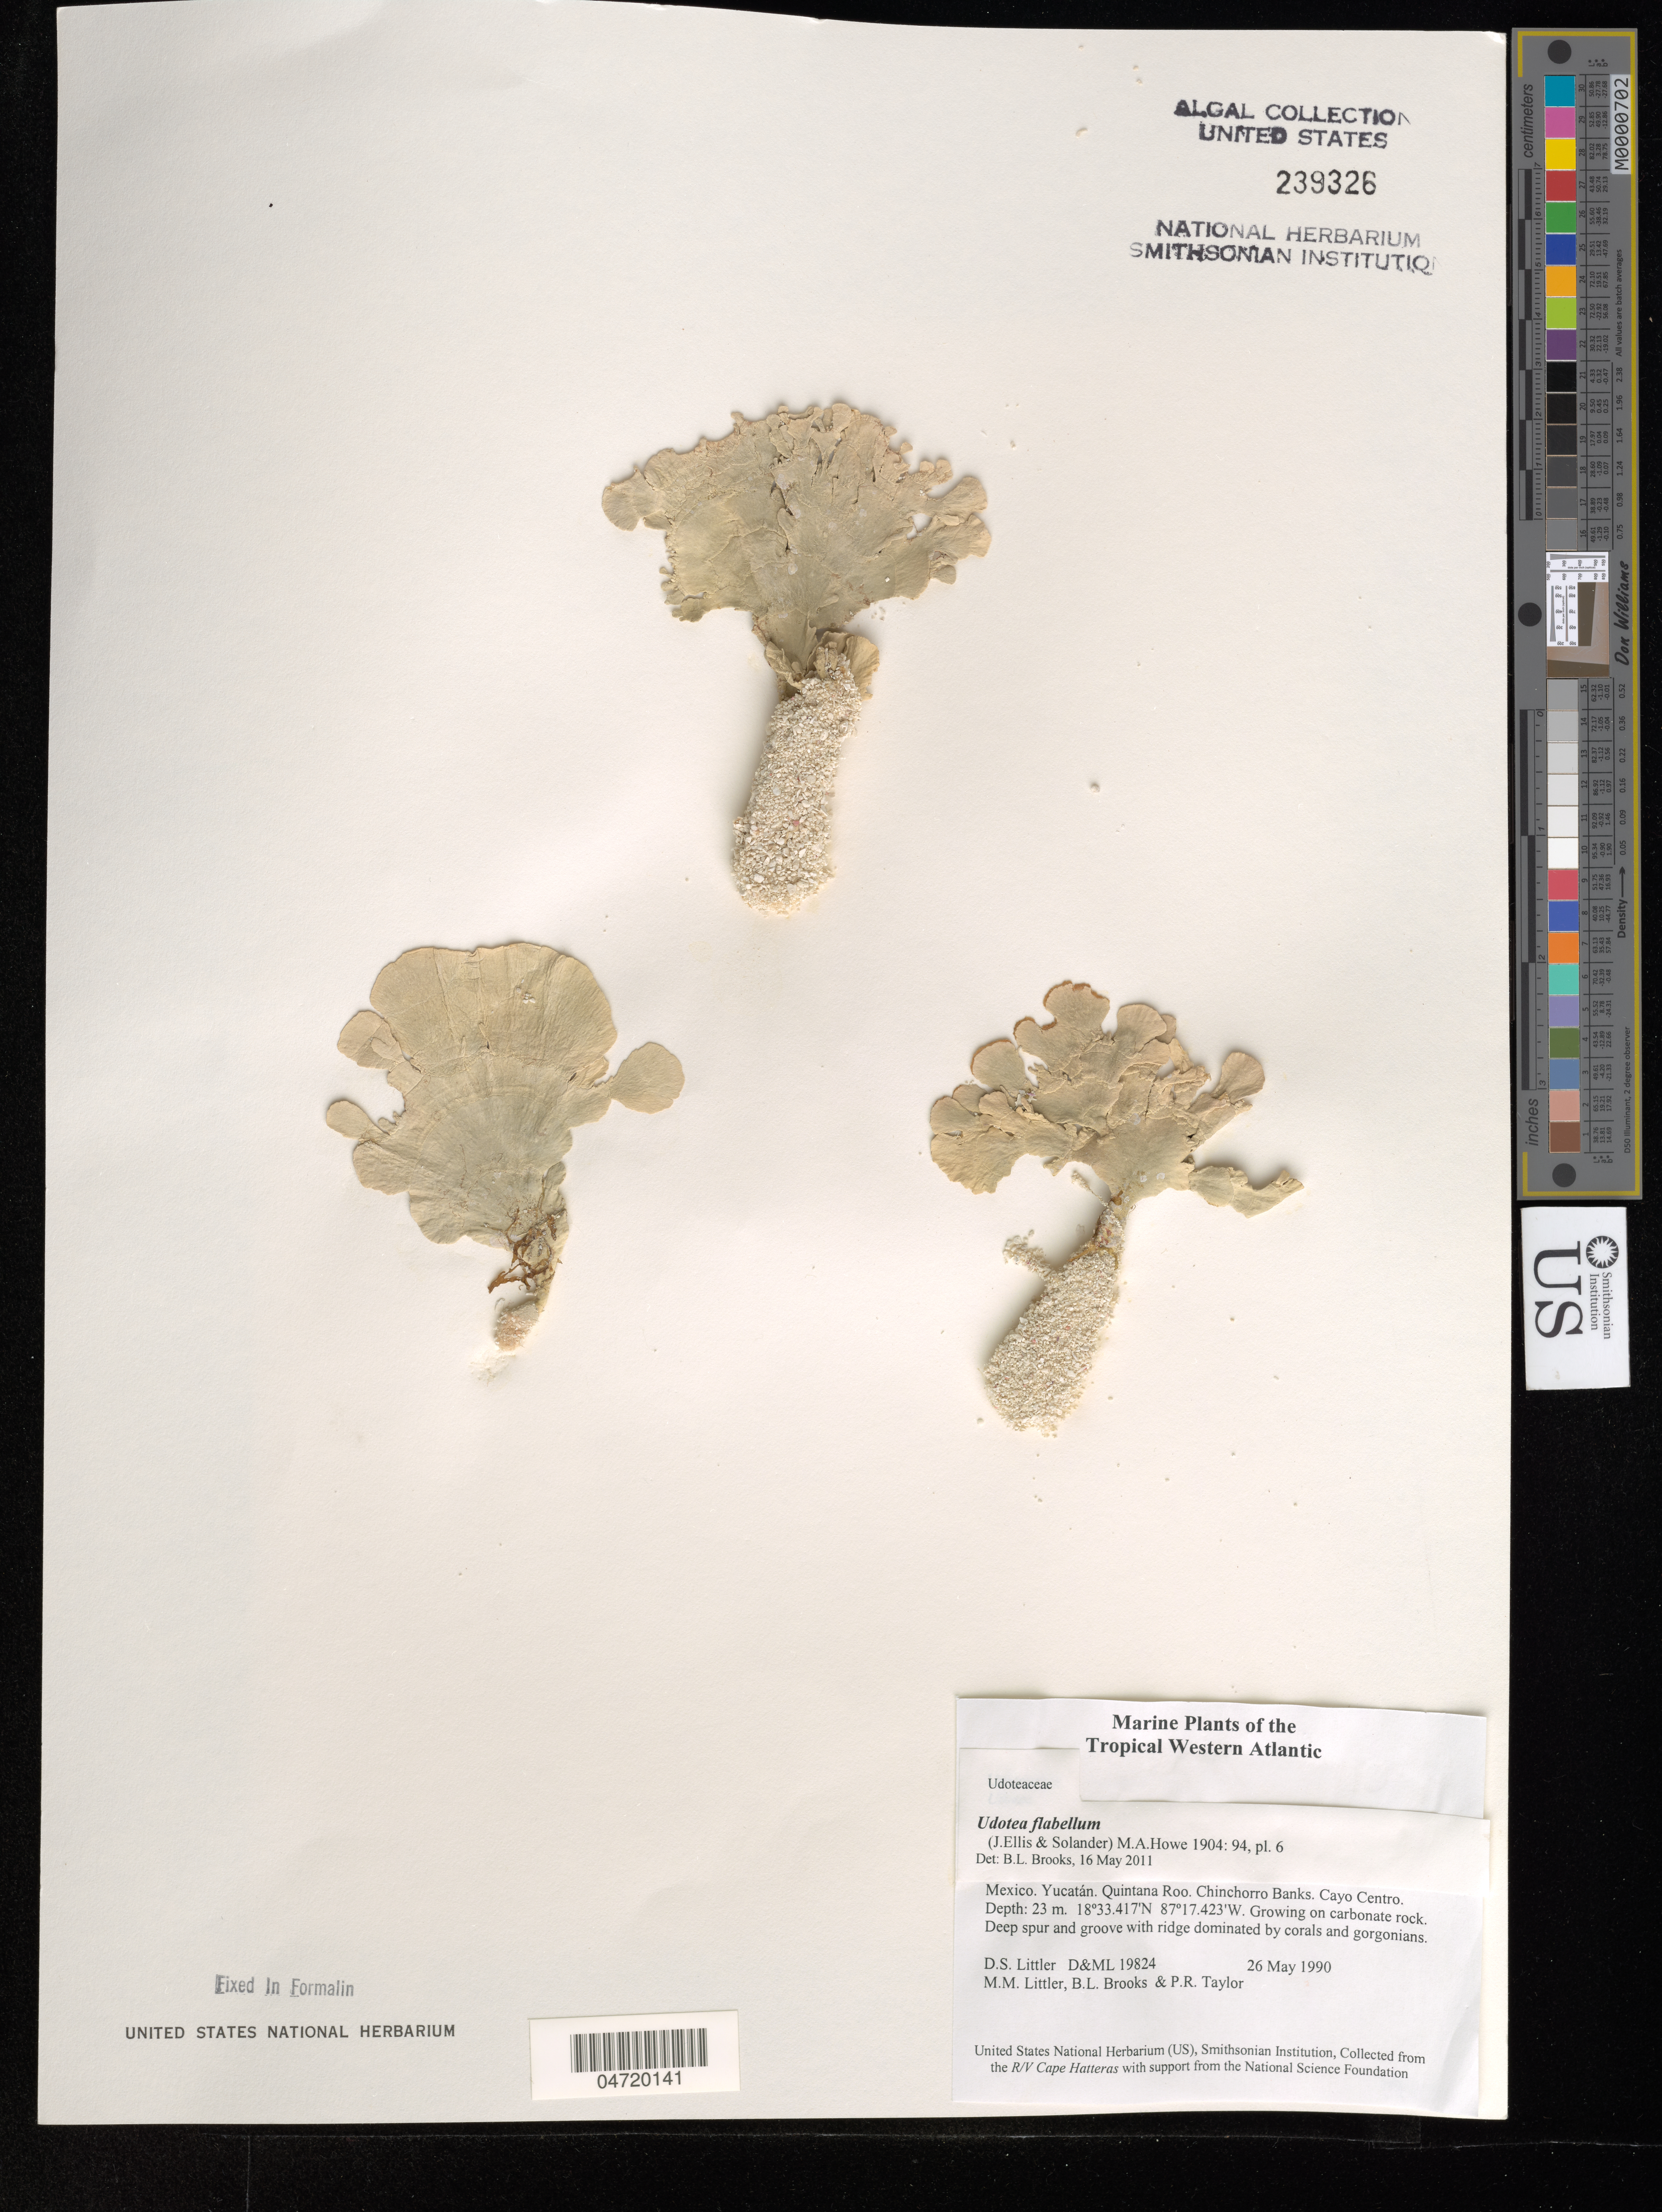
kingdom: Plantae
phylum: Chlorophyta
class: Ulvophyceae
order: Bryopsidales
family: Udoteaceae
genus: Udotea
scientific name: Udotea flabellum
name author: (J. Ellis & Sol.) M. Howe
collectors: D. S. Littler, M. M. Littler, B. Brooks & P. R. Taylor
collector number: D&ML 19824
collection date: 1990-05-26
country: Mexico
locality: Tropical Western Atlantic. Yucatán. Quintana Roo. Chinchorro Banks. Cayo Centro.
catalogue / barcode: US 239326